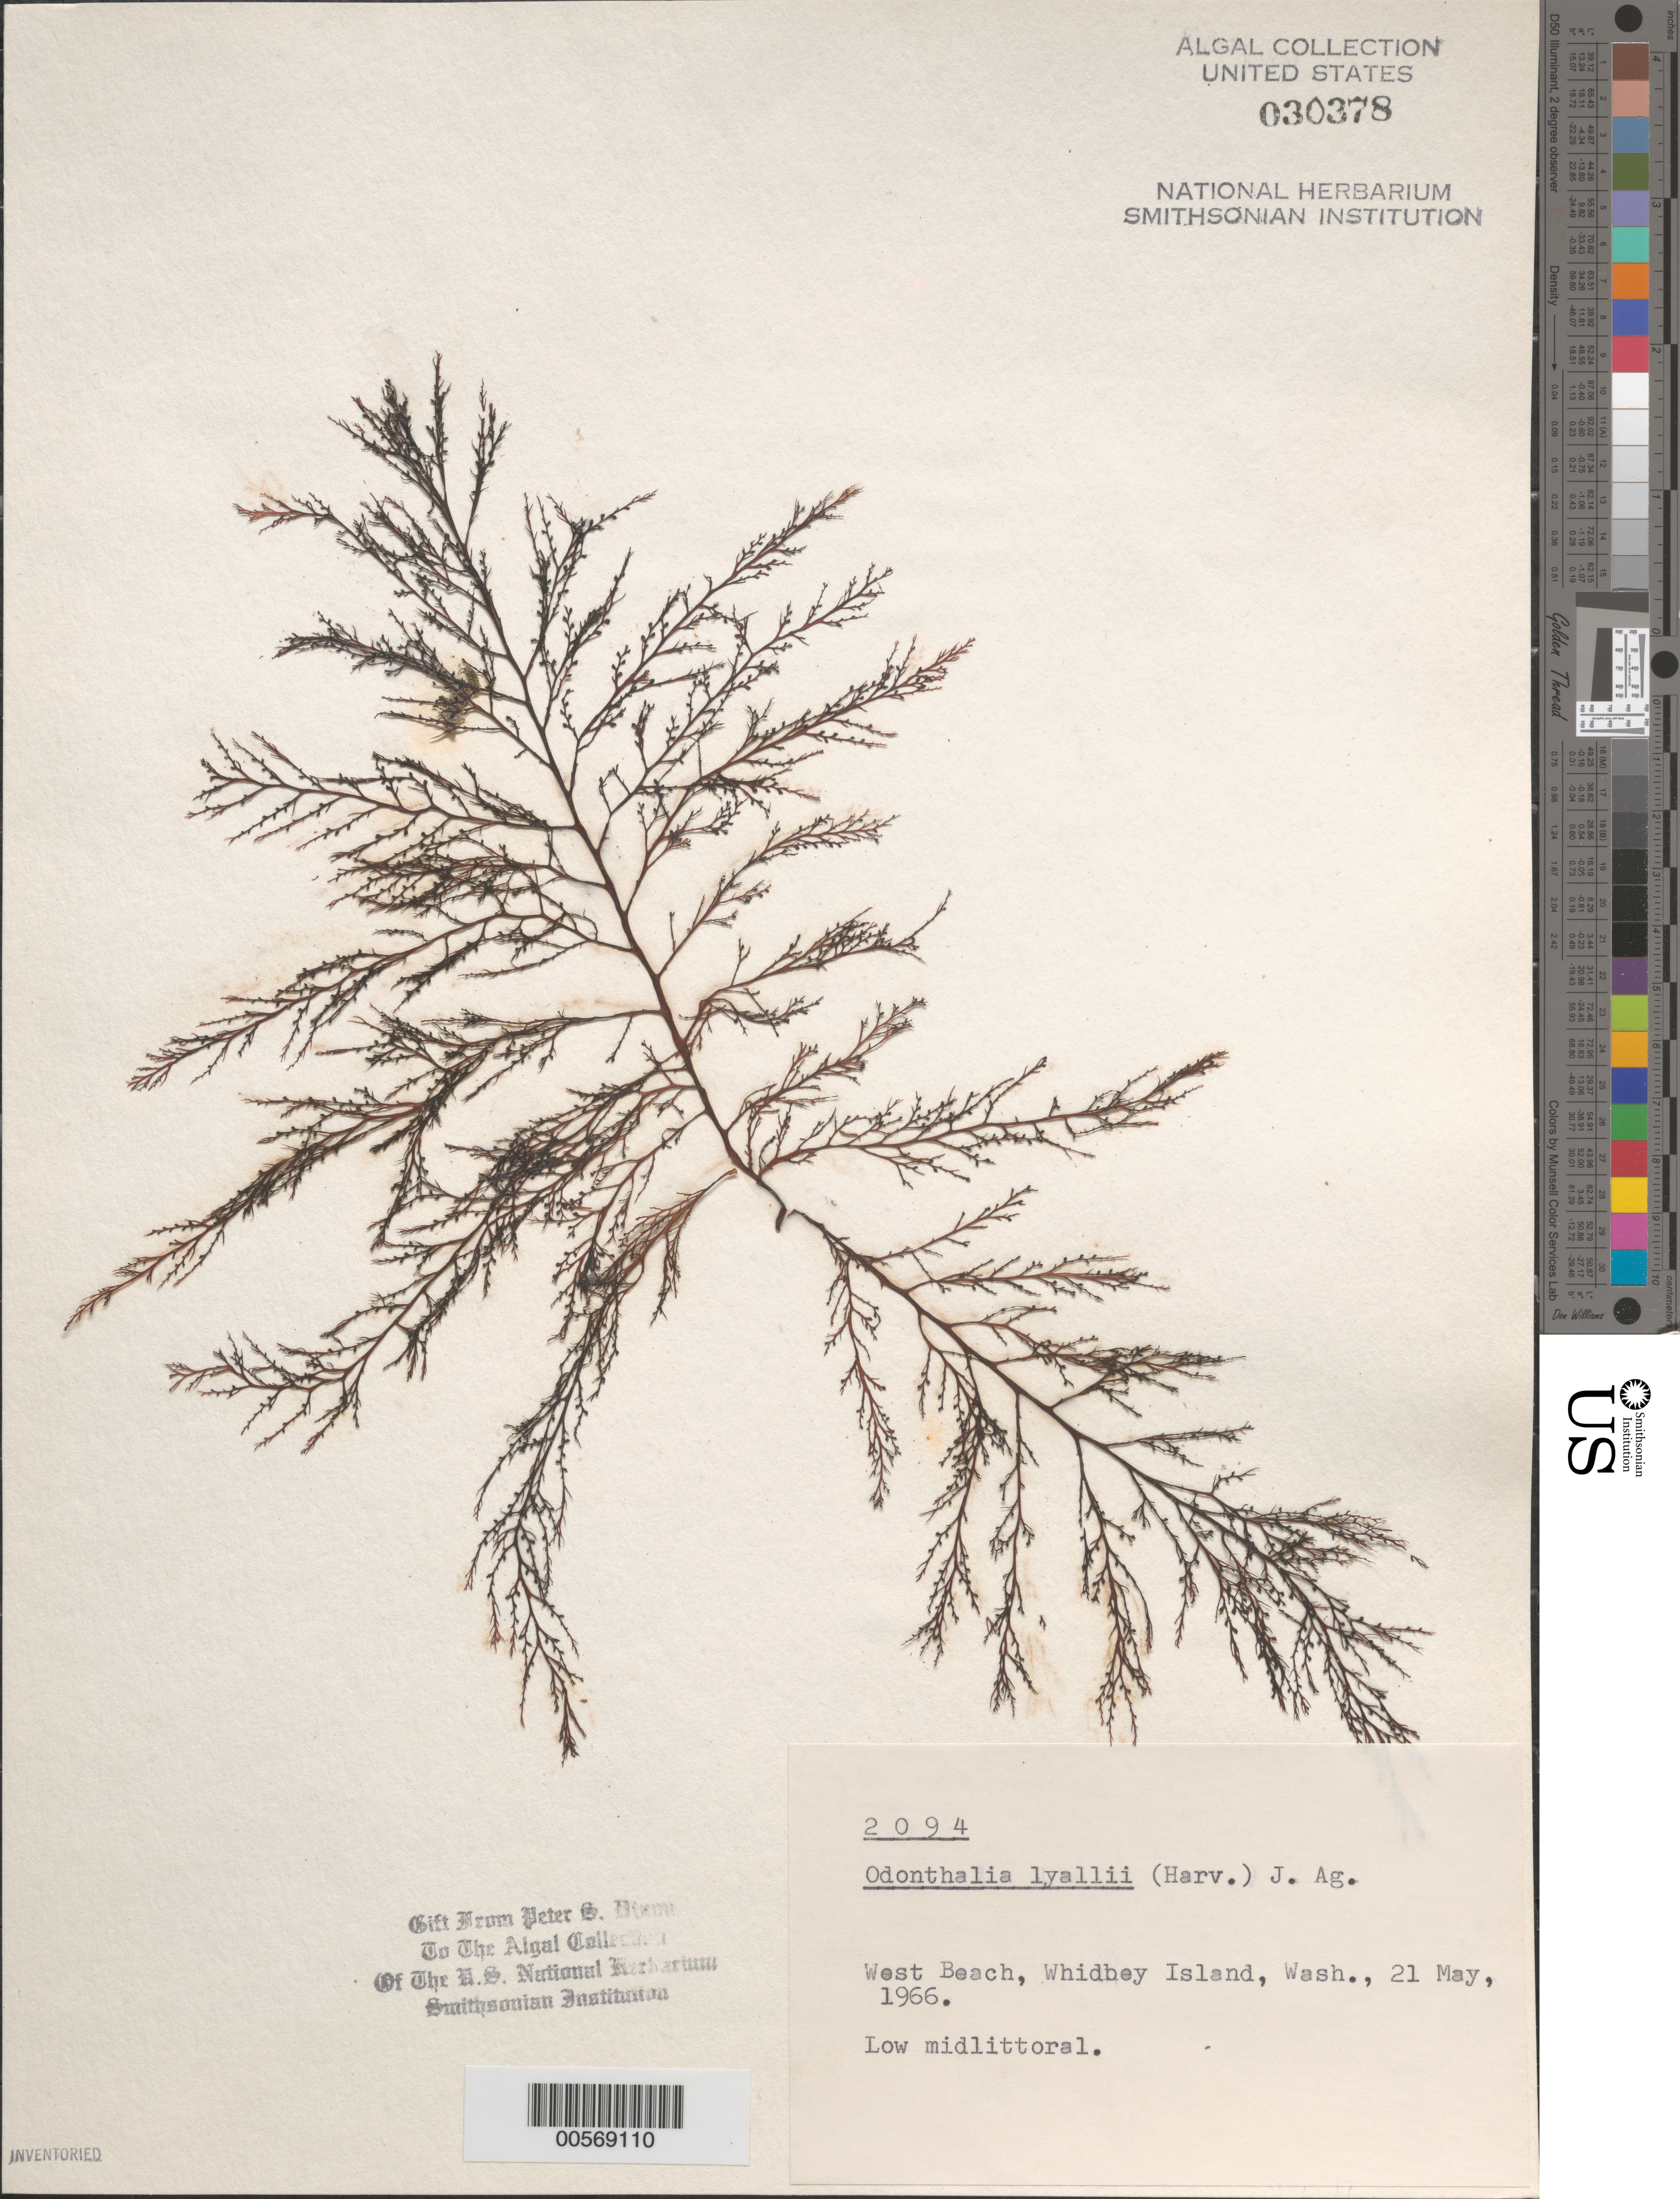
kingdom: Plantae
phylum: Rhodophyta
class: Florideophyceae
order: Ceramiales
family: Rhodomelaceae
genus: Odonthalia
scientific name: Odonthalia lyallii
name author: (Harv.) J. Agardh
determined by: Dixon, P. S.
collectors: P. S. Dixon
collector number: PSD 2094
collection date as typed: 21 May 1966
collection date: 1966-05-21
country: United States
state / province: Washington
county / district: Island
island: Whidbey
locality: West Beach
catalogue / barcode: US 30378